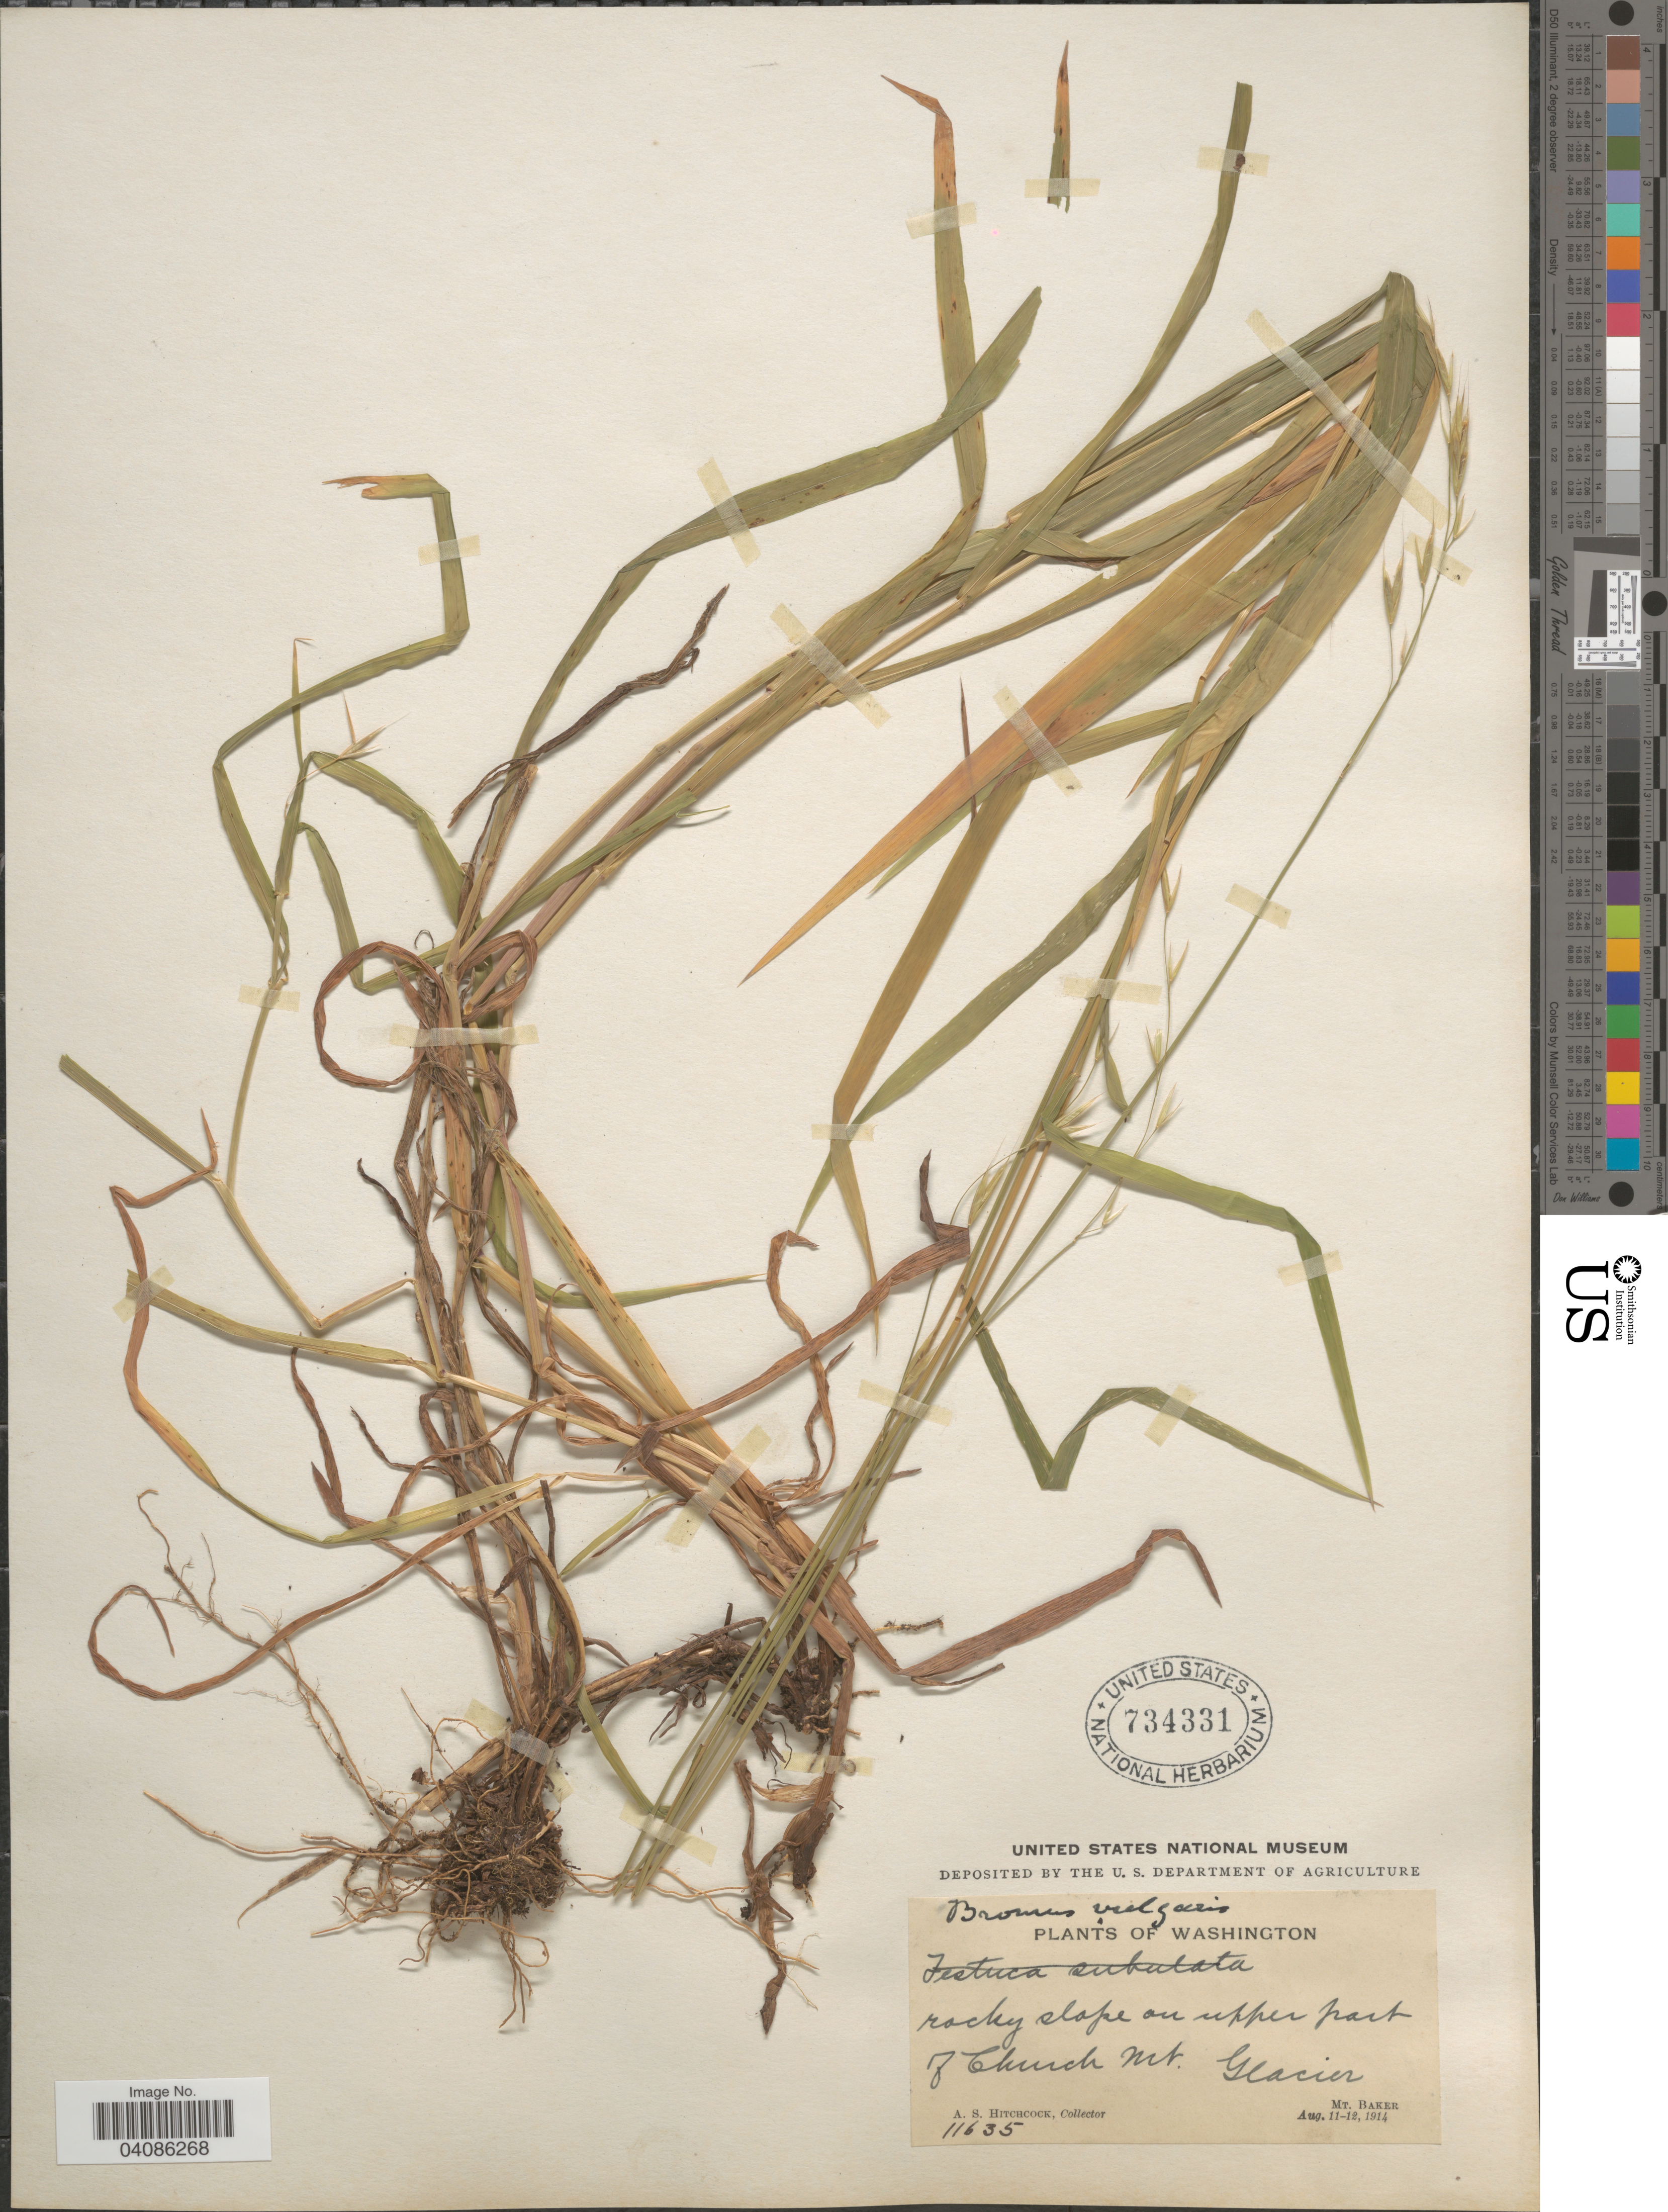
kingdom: Plantae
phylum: Tracheophyta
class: Liliopsida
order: Poales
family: Poaceae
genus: Bromus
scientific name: Bromus texensis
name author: (Shear) Hitchc.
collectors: A. S. Hitchcock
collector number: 11635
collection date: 1914-08-11/1914-08-12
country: United States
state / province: Washington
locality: Rocky slope on upper part of Church Mt. Glacier. Mt. Baker.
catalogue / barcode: US 734331